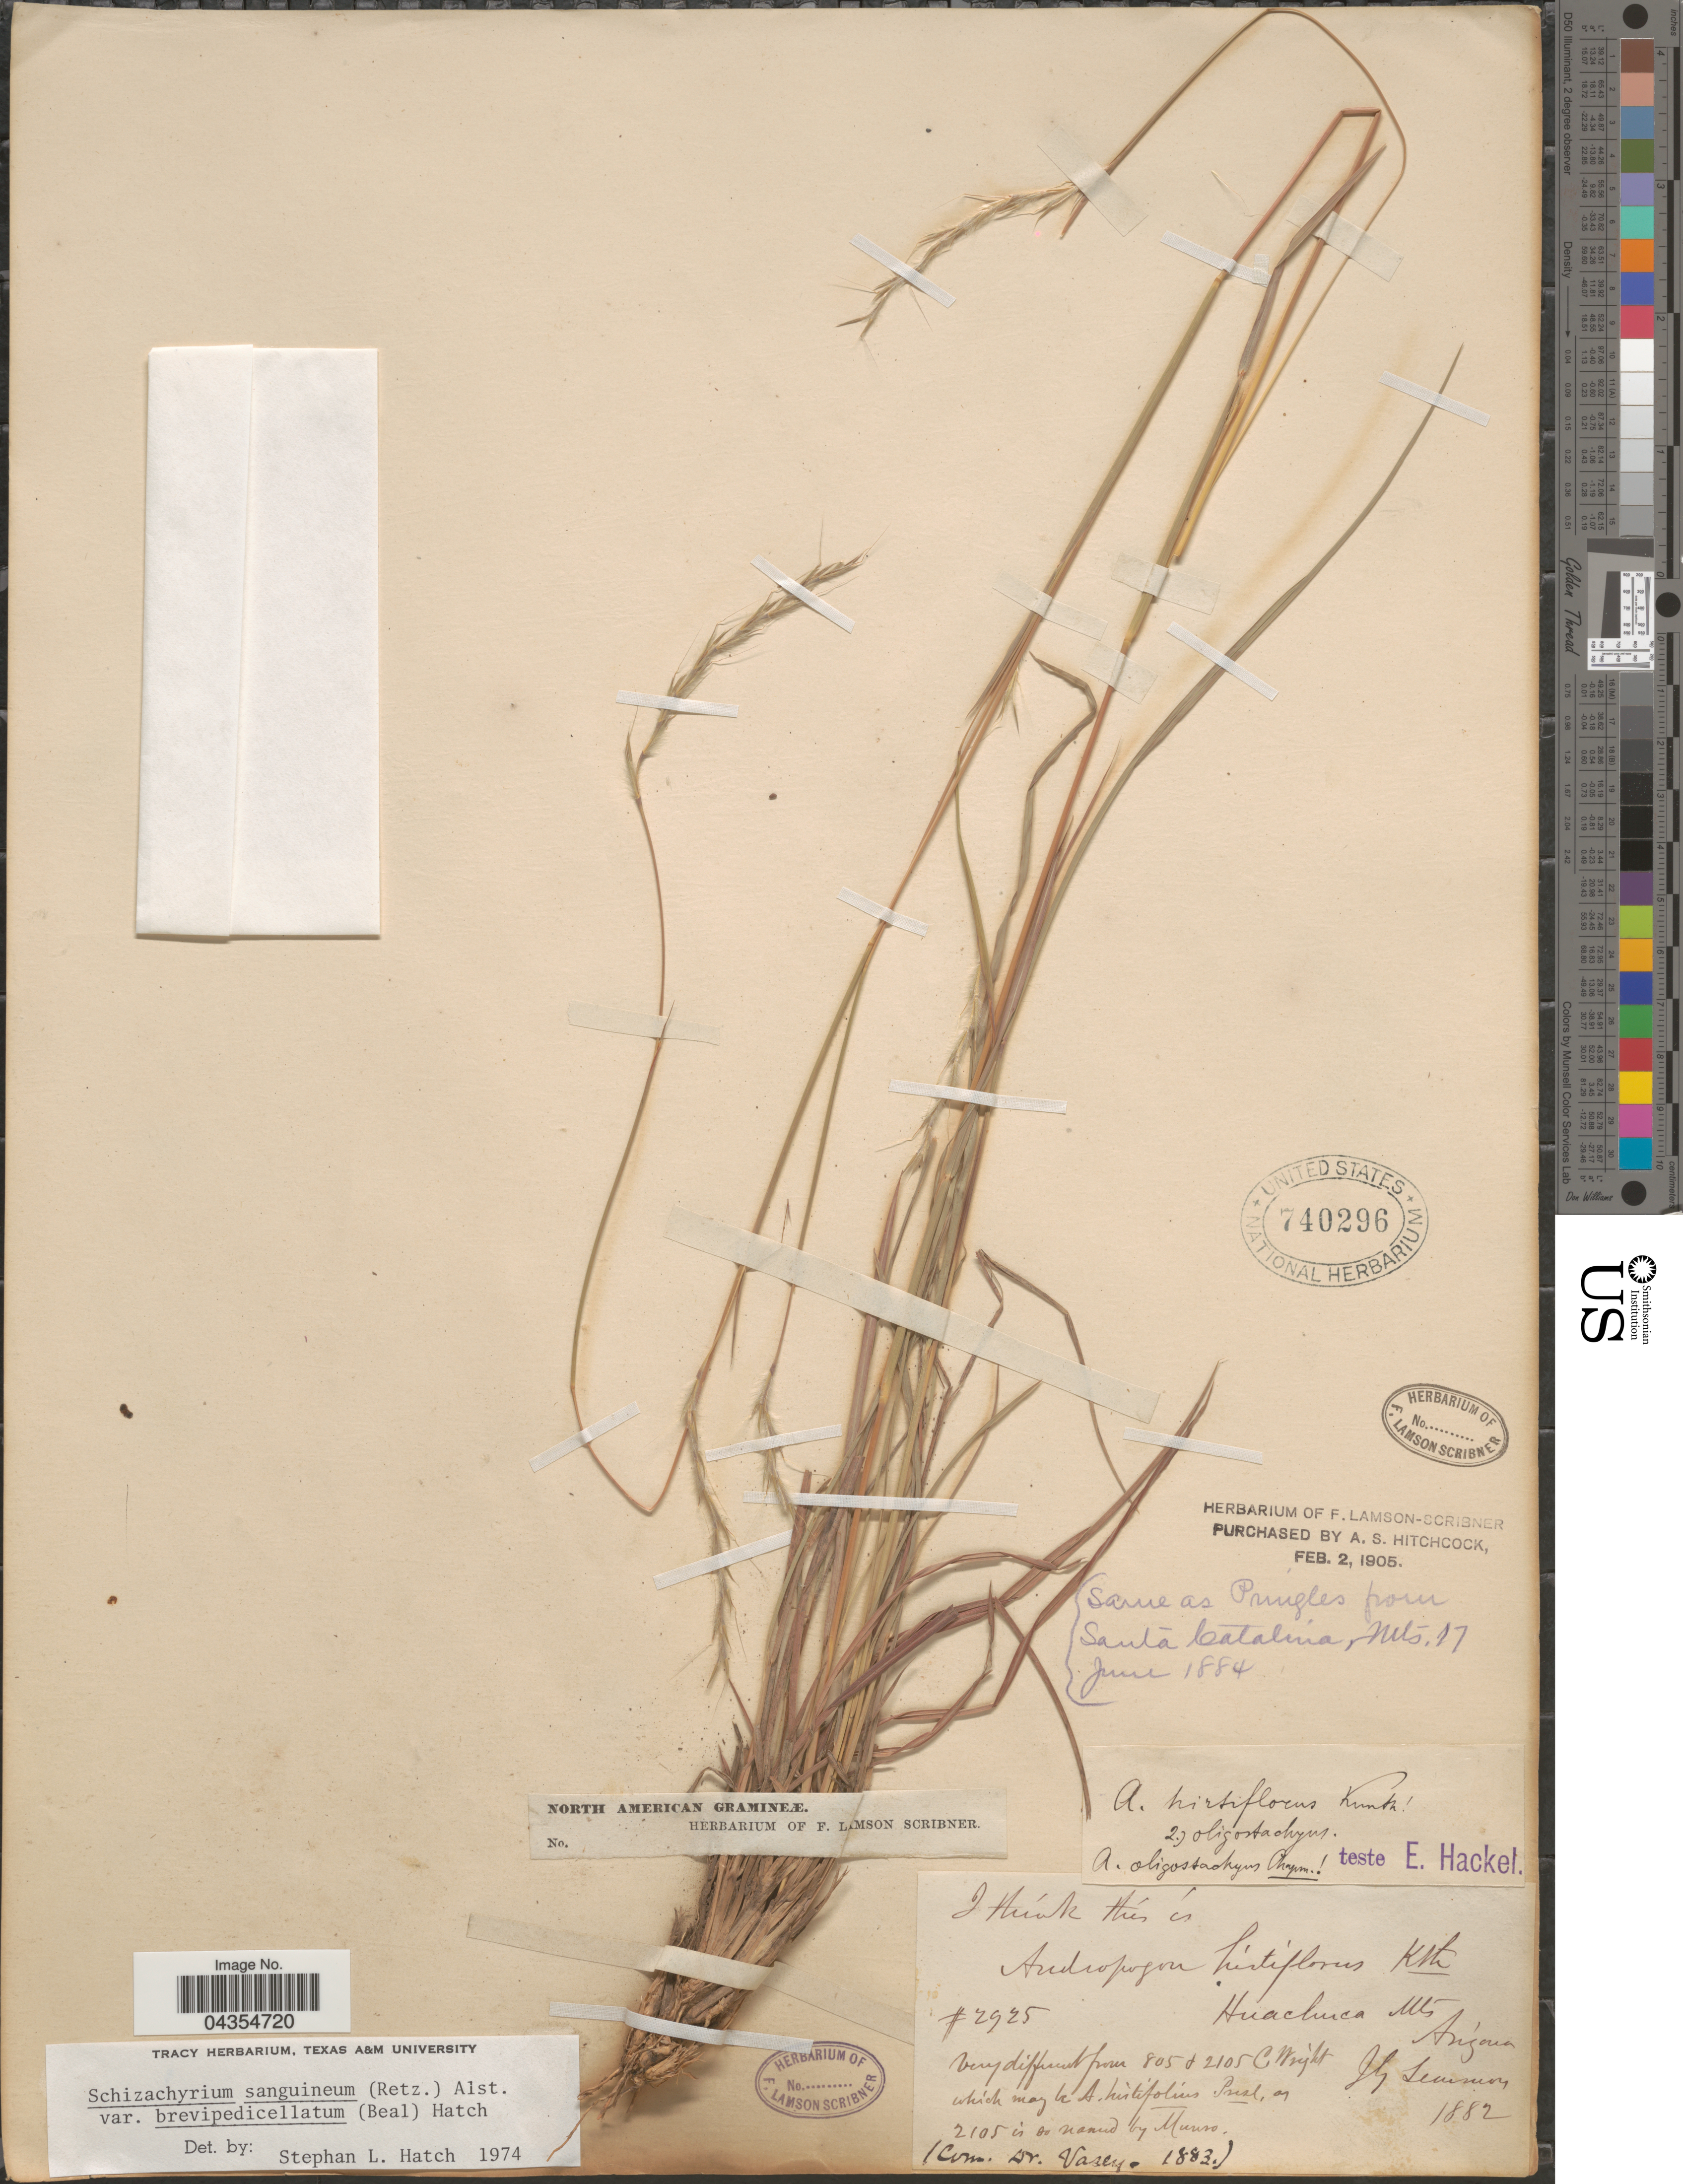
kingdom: Plantae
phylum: Tracheophyta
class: Liliopsida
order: Poales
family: Poaceae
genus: Schizachyrium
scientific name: Schizachyrium sanguineum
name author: (Retz.) Alston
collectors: J. Lemmon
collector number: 2925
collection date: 1882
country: United States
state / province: Arizona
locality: Huachuca Mts.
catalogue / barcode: US 740296